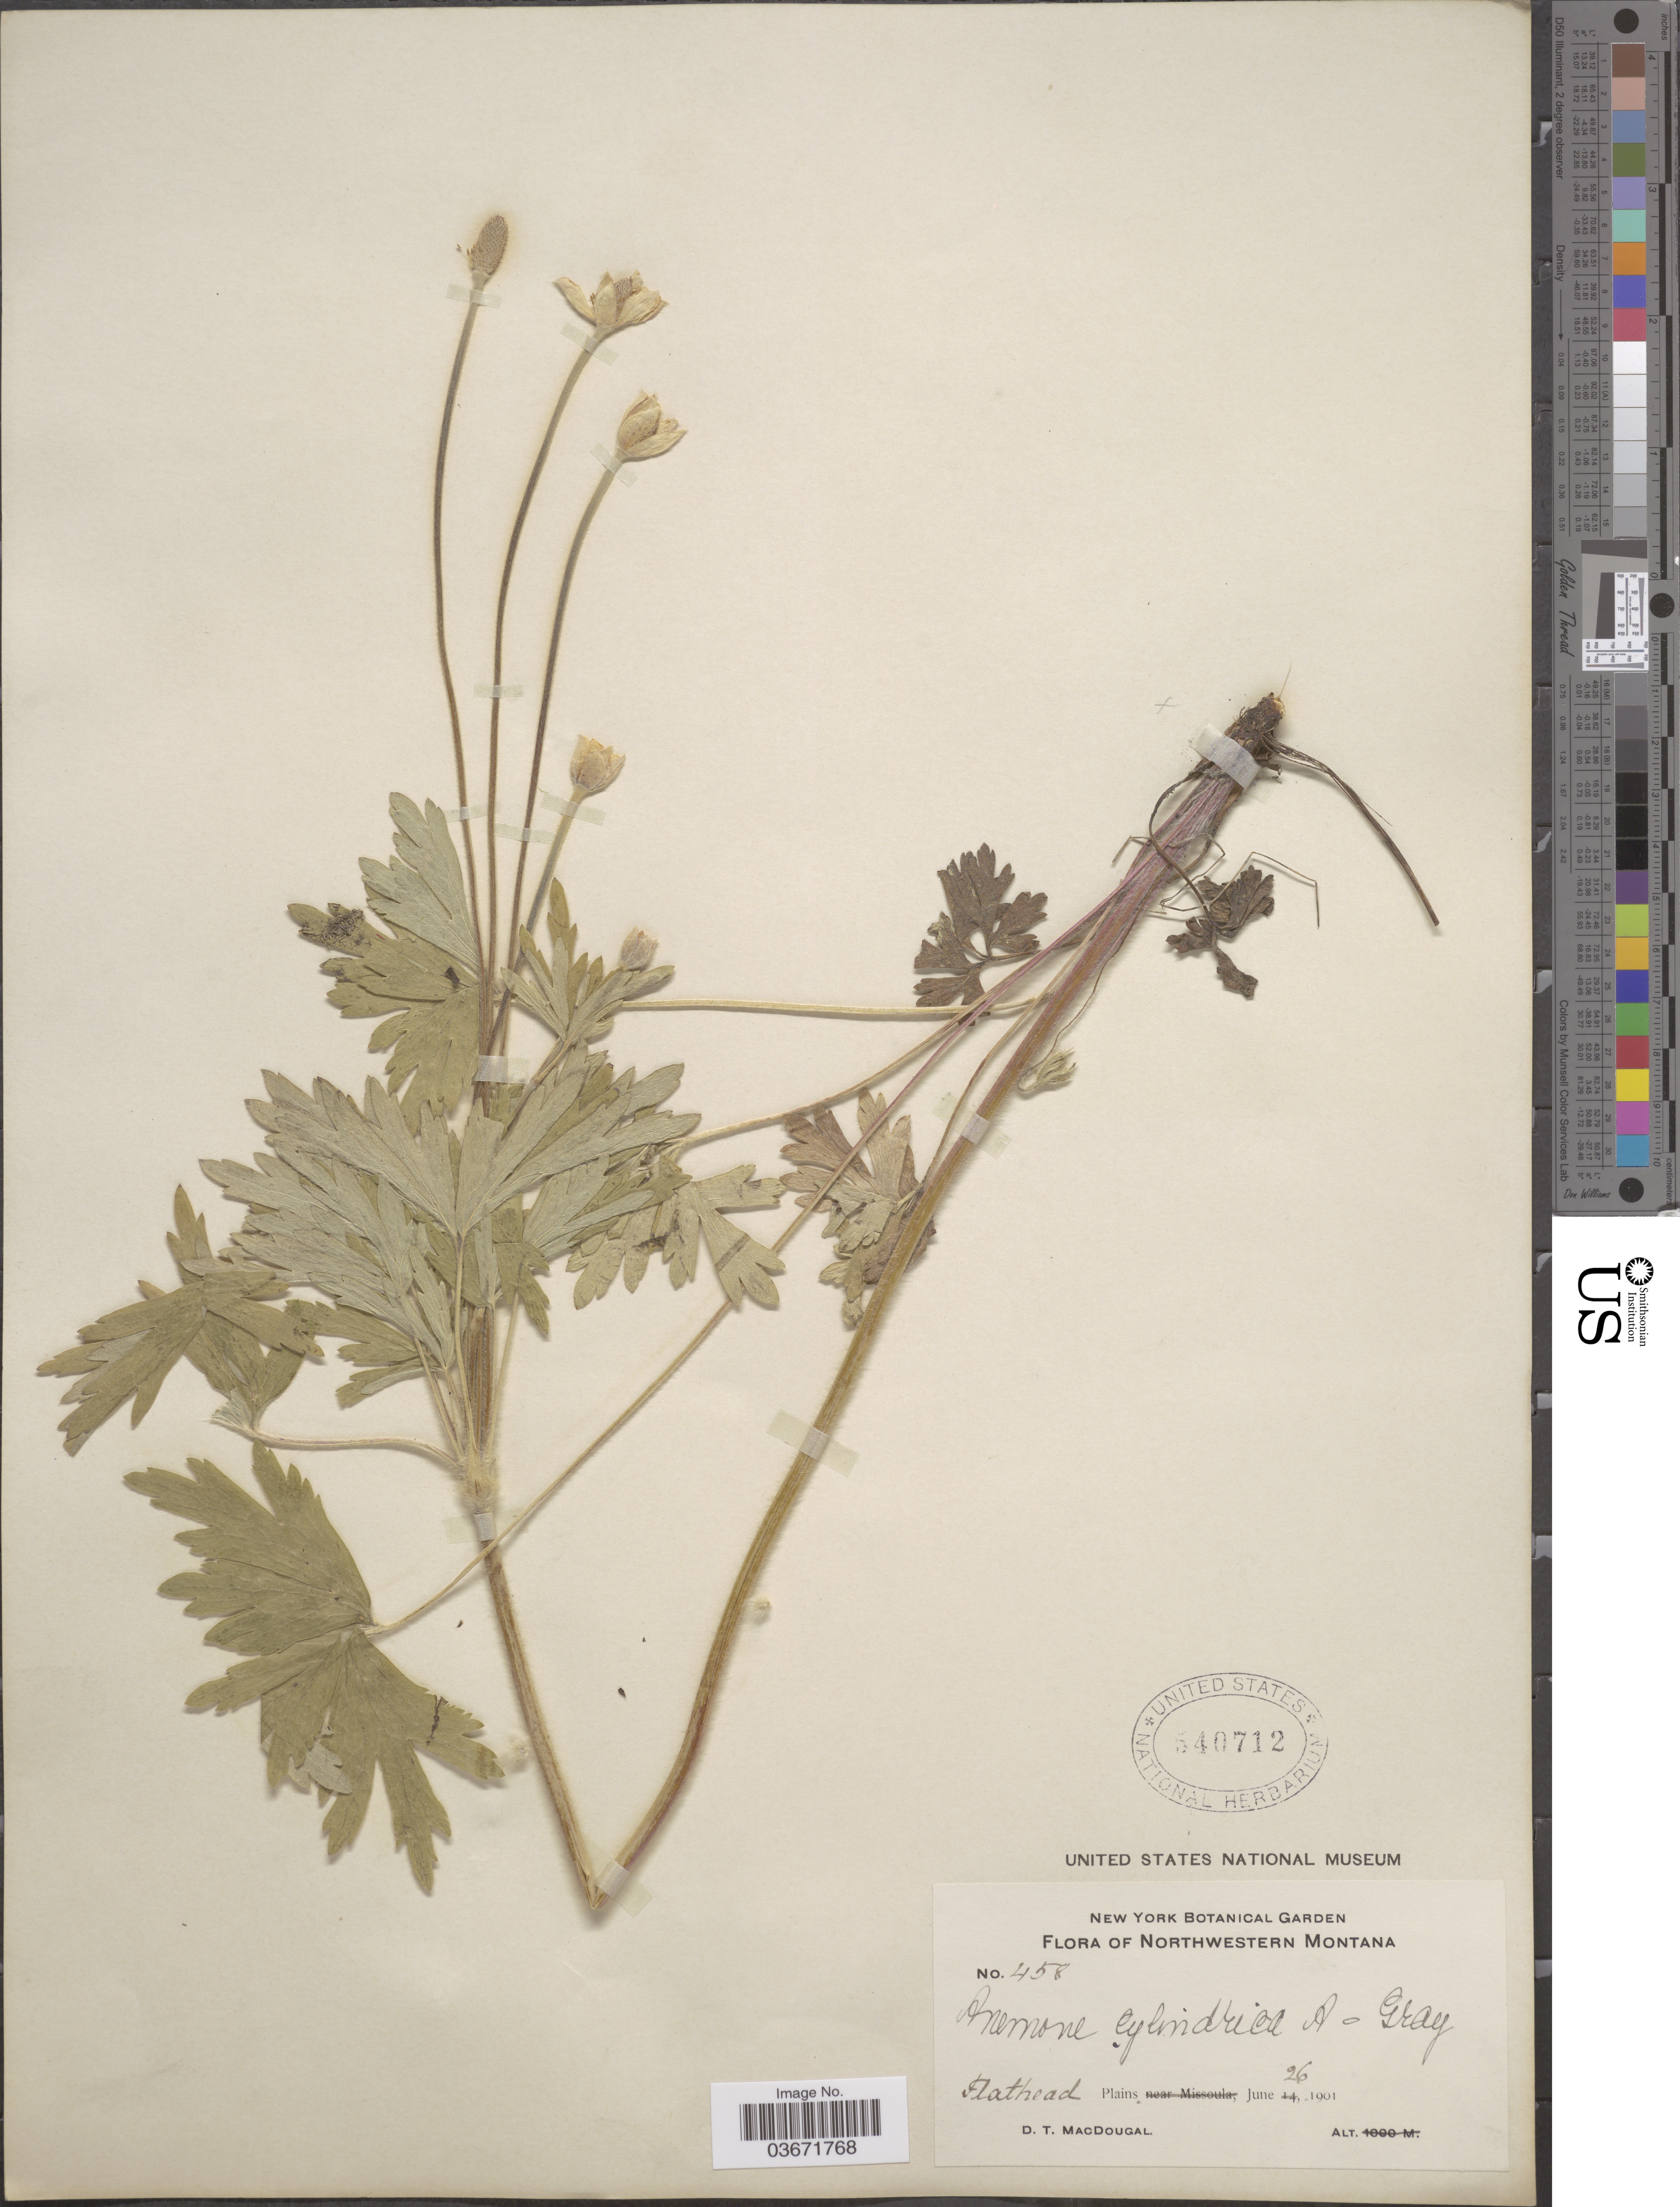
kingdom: Plantae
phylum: Tracheophyta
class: Magnoliopsida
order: Ranunculales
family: Ranunculaceae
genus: Anemone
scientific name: Anemone cylindrica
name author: A. Gray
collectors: D. T. MacDougal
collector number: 458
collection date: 1901-06-26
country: United States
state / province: Montana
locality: Northwestern Montana. Flathead Plains.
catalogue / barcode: US 540712